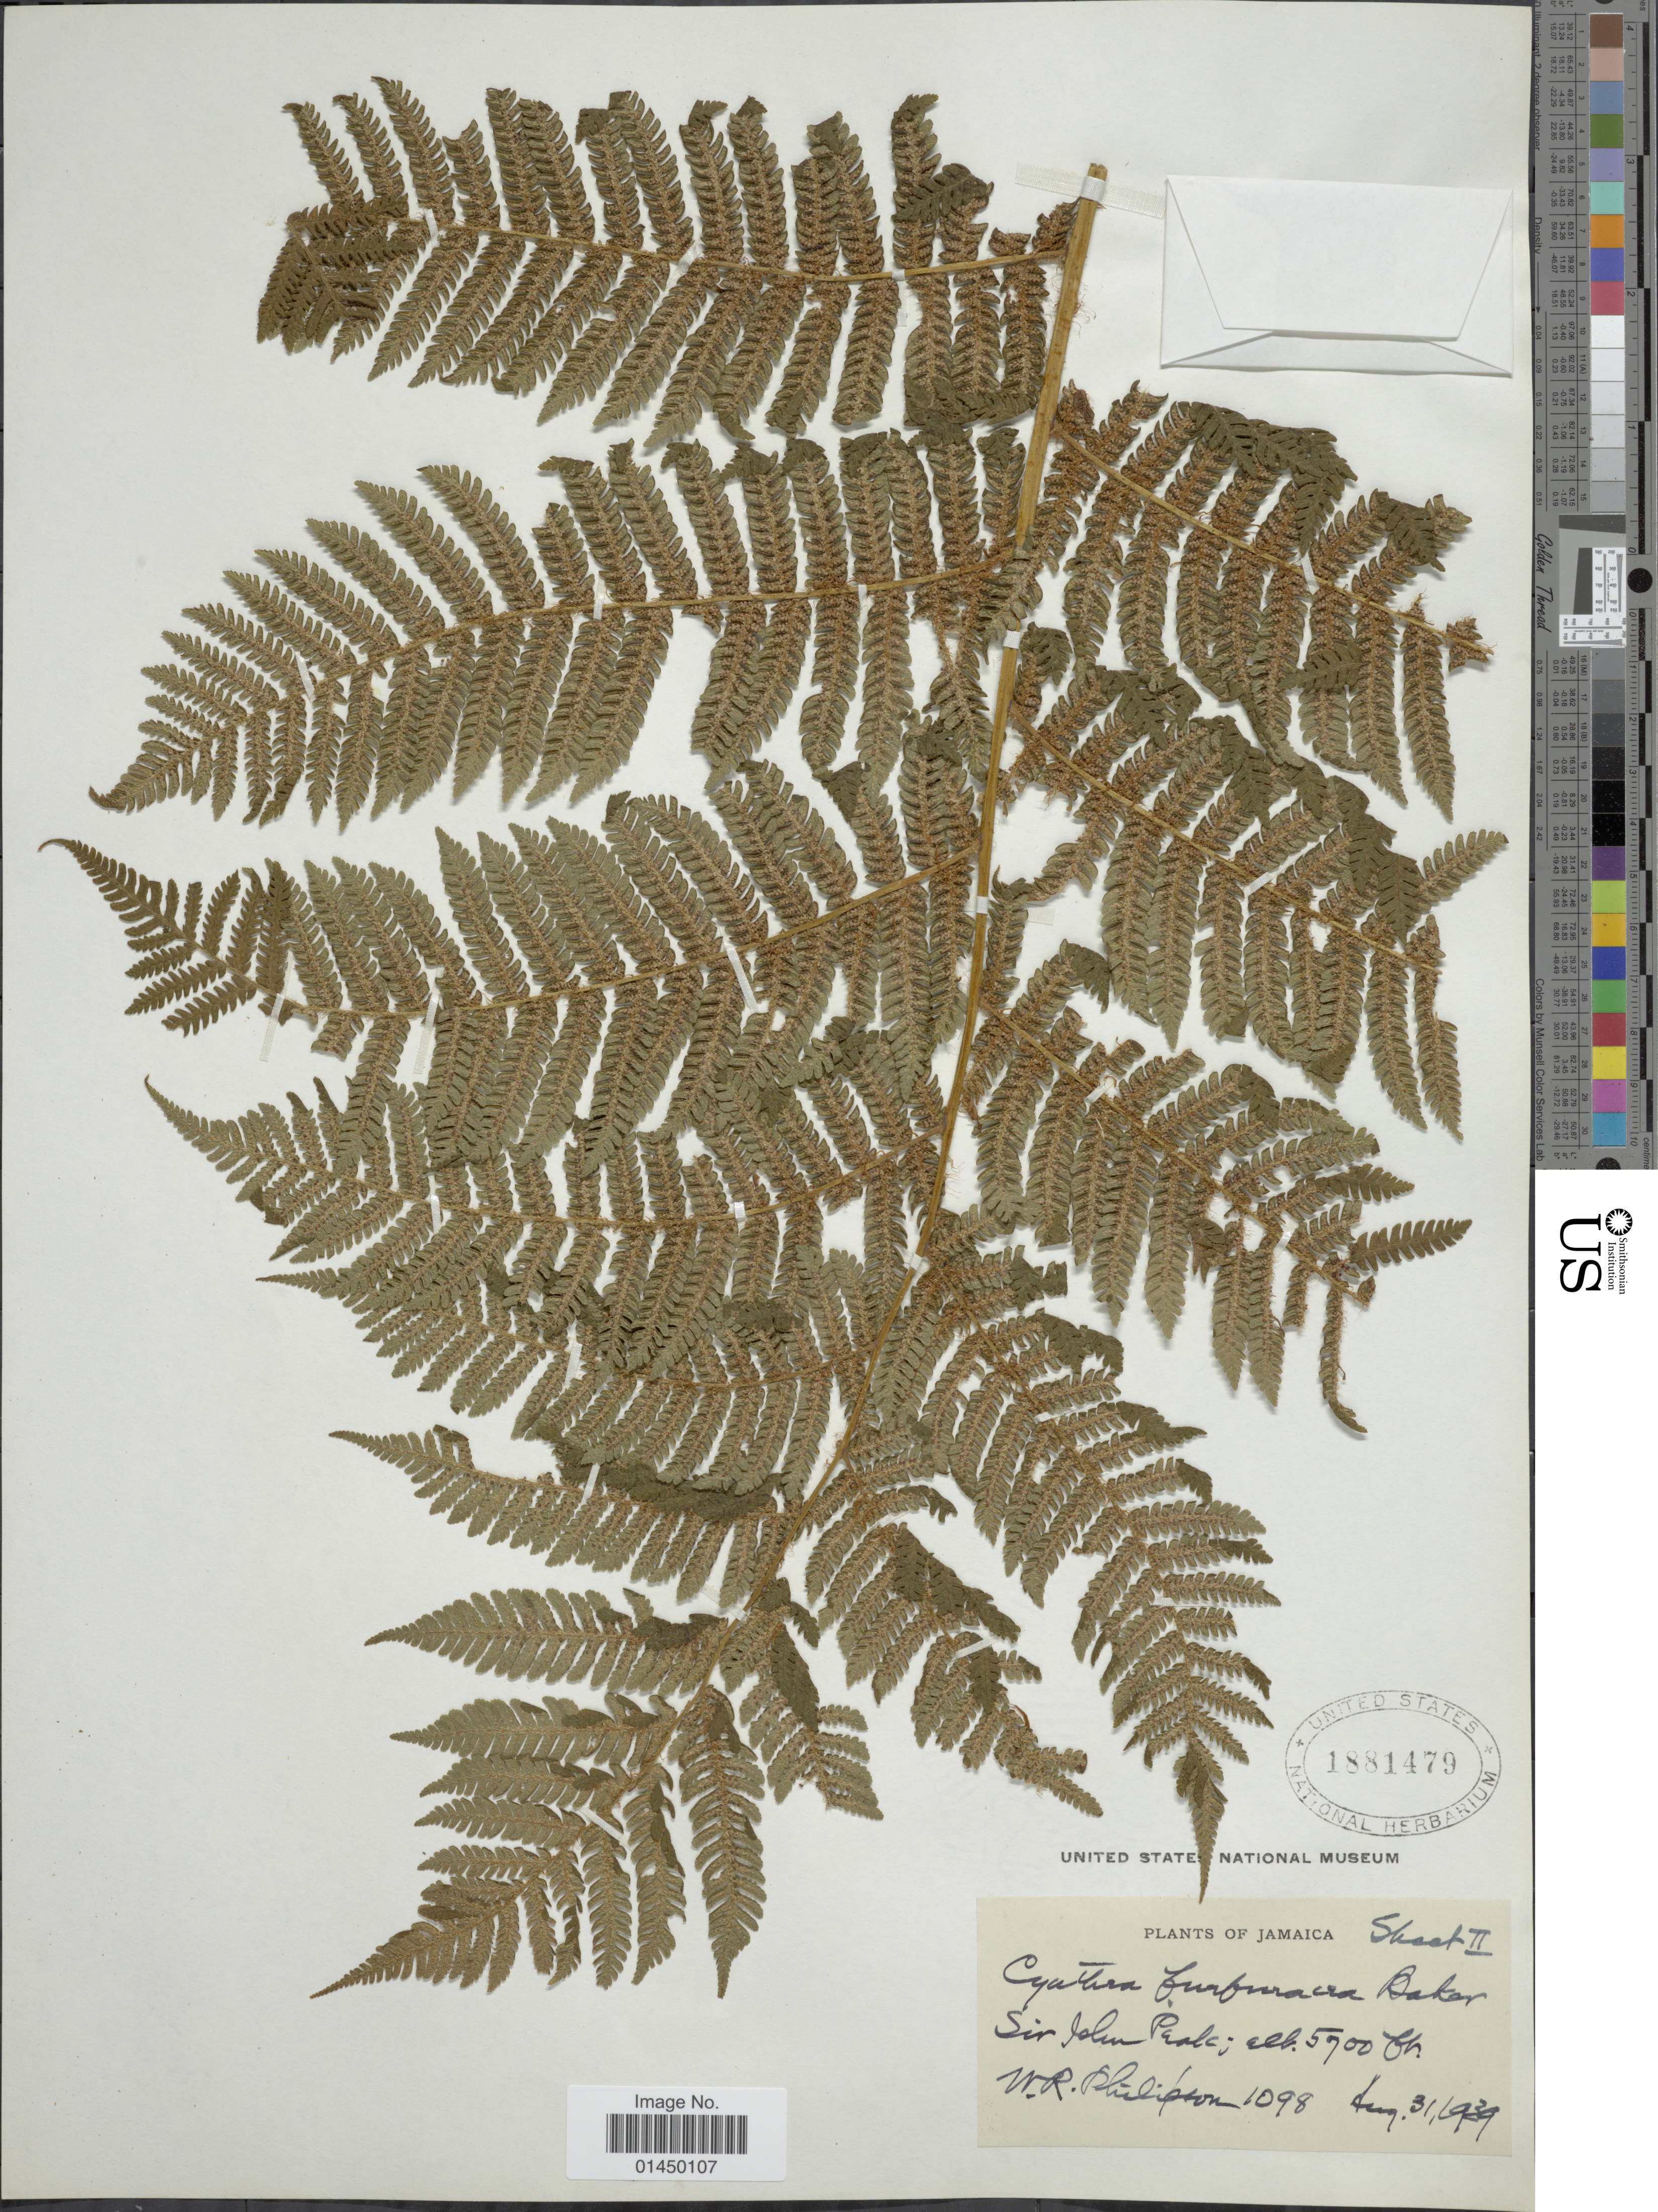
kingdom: Plantae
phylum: Tracheophyta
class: Polypodiopsida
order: Cyatheales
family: Cyatheaceae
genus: Cyathea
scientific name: Cyathea furfuracea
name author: Christ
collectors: W. R. Philipson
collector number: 1098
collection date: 1939-08-31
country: Jamaica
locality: Sir John Peak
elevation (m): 1737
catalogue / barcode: US 1881479